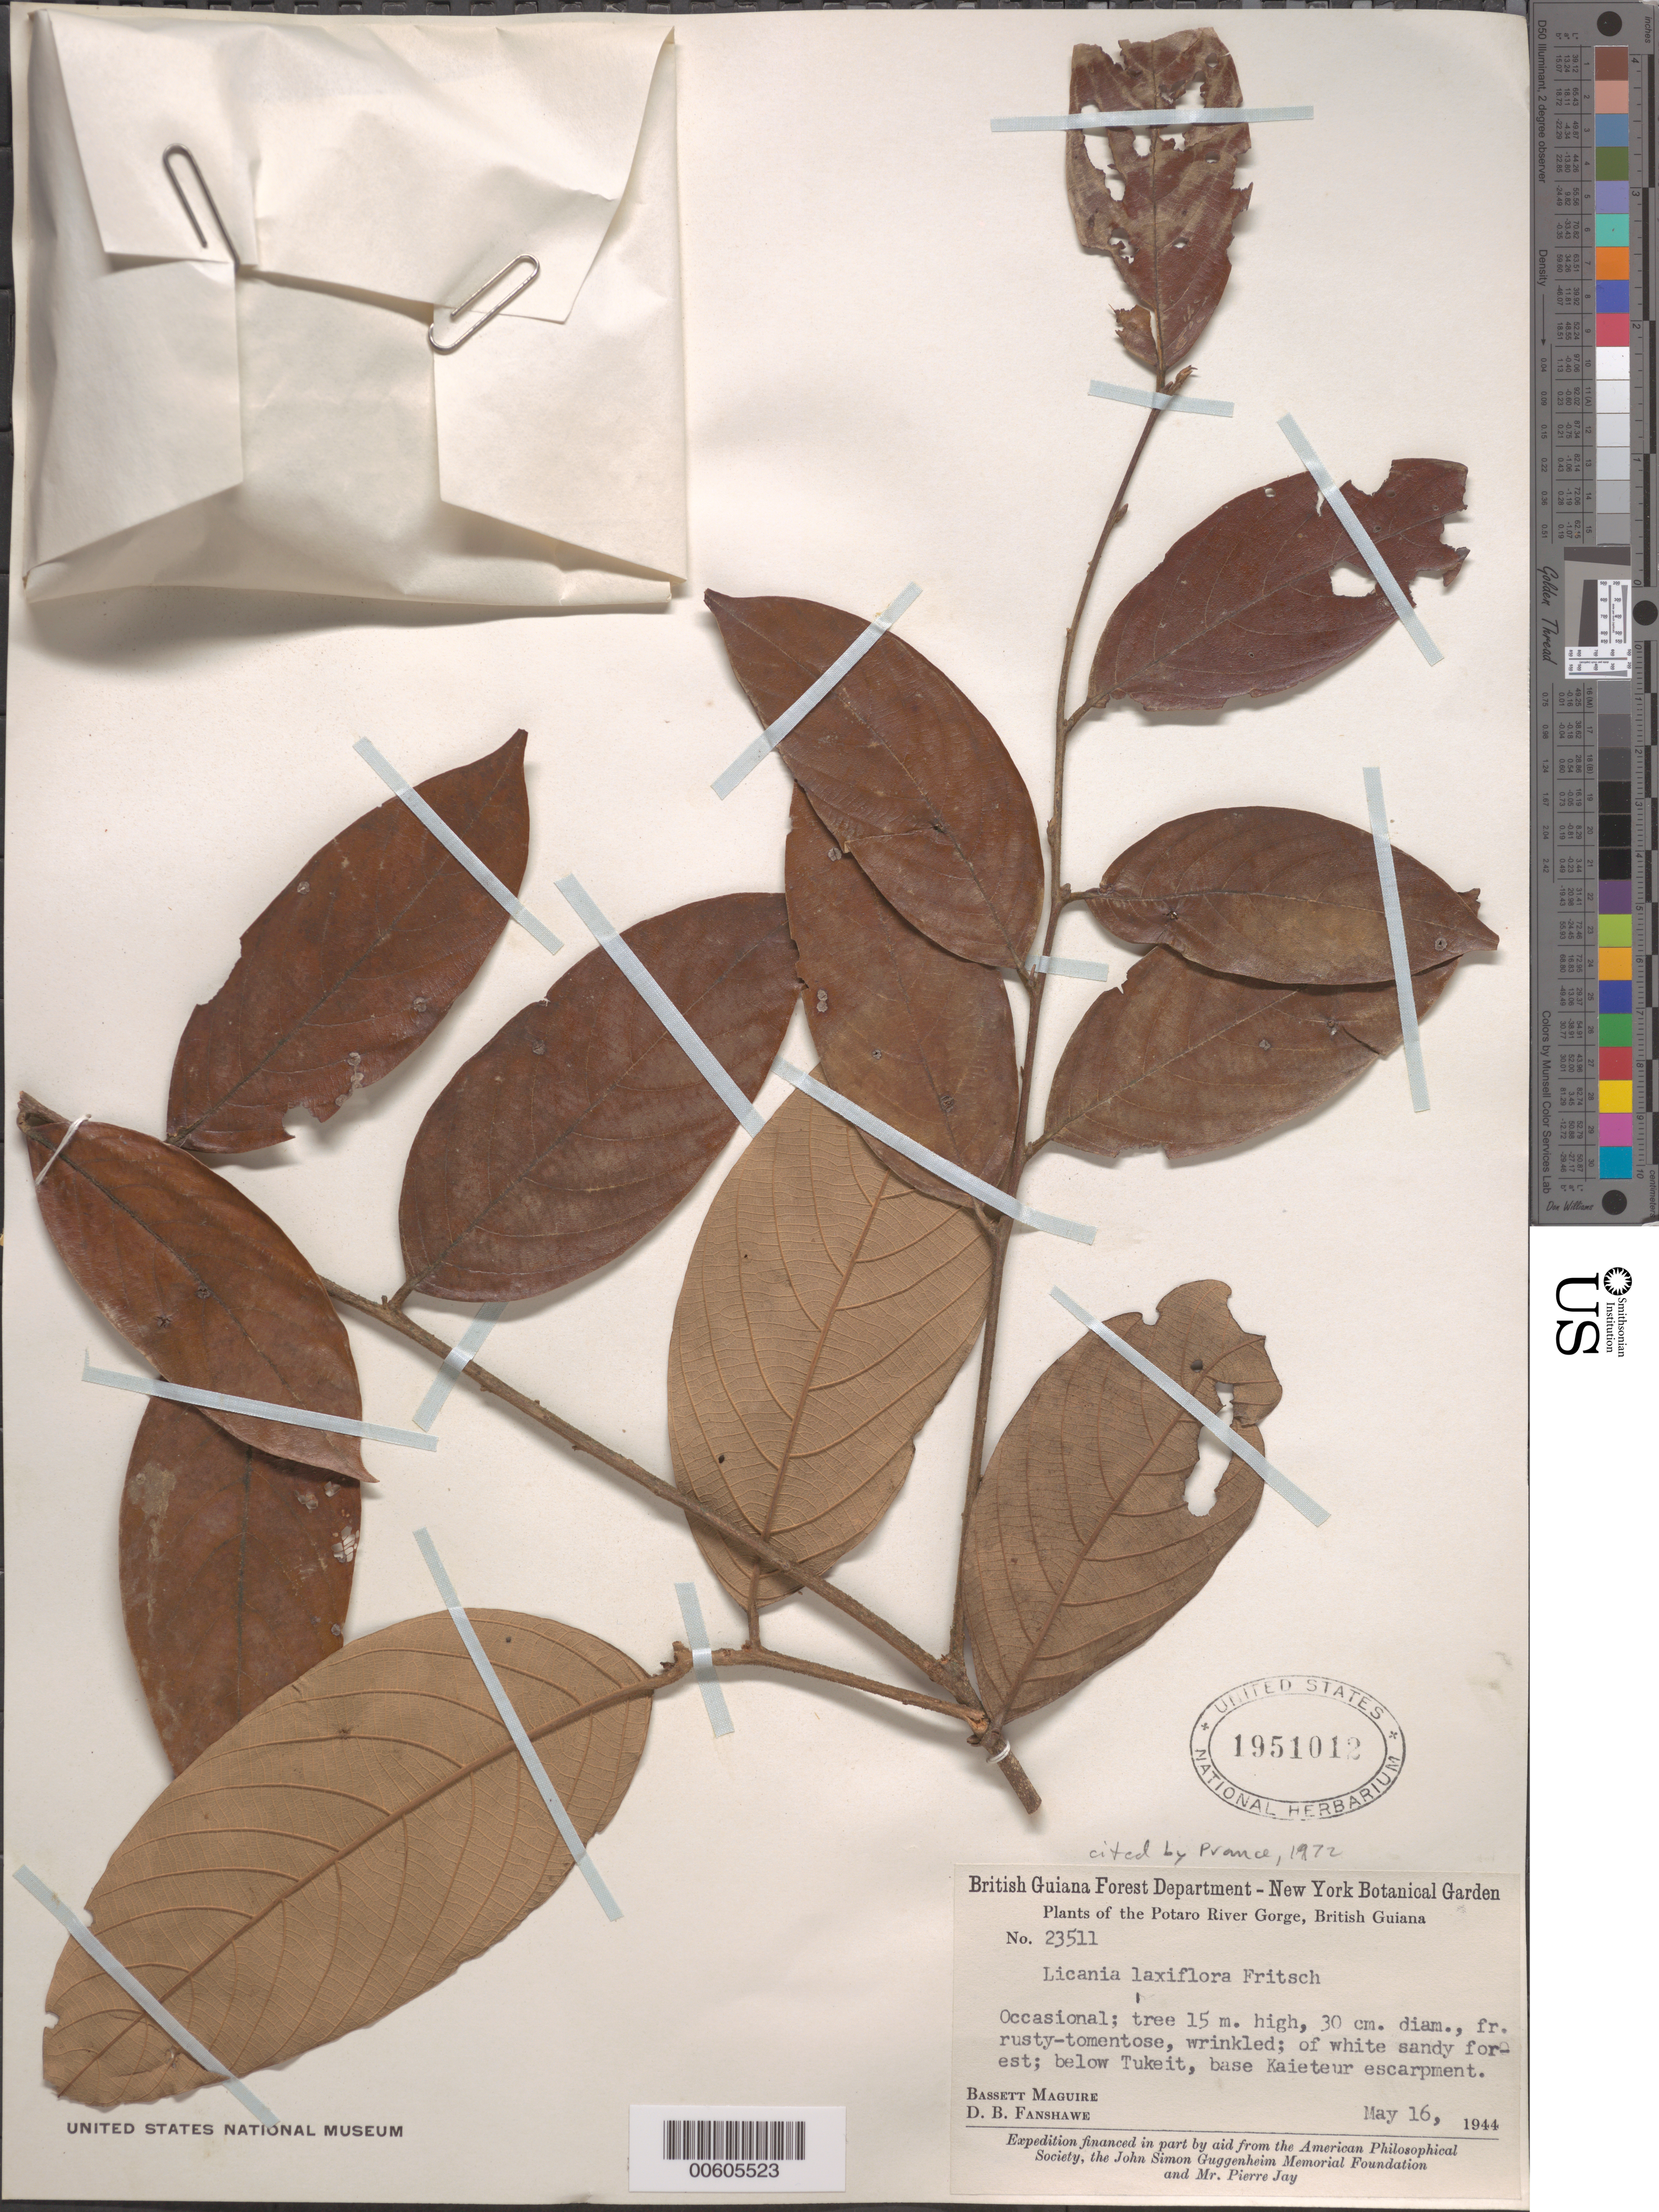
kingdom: Plantae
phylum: Tracheophyta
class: Magnoliopsida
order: Malpighiales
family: Chrysobalanaceae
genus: Licania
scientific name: Licania laxiflora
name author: Fritsch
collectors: B. Maguire & D. B. Fanshawe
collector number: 23511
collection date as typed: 16-May-44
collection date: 1944-05-16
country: Guyana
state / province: Potaro-Siparuni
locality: Potaro River Gorge, below Tukeit, base of Kaieteur escarpment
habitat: White sandy forest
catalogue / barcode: US 1951012